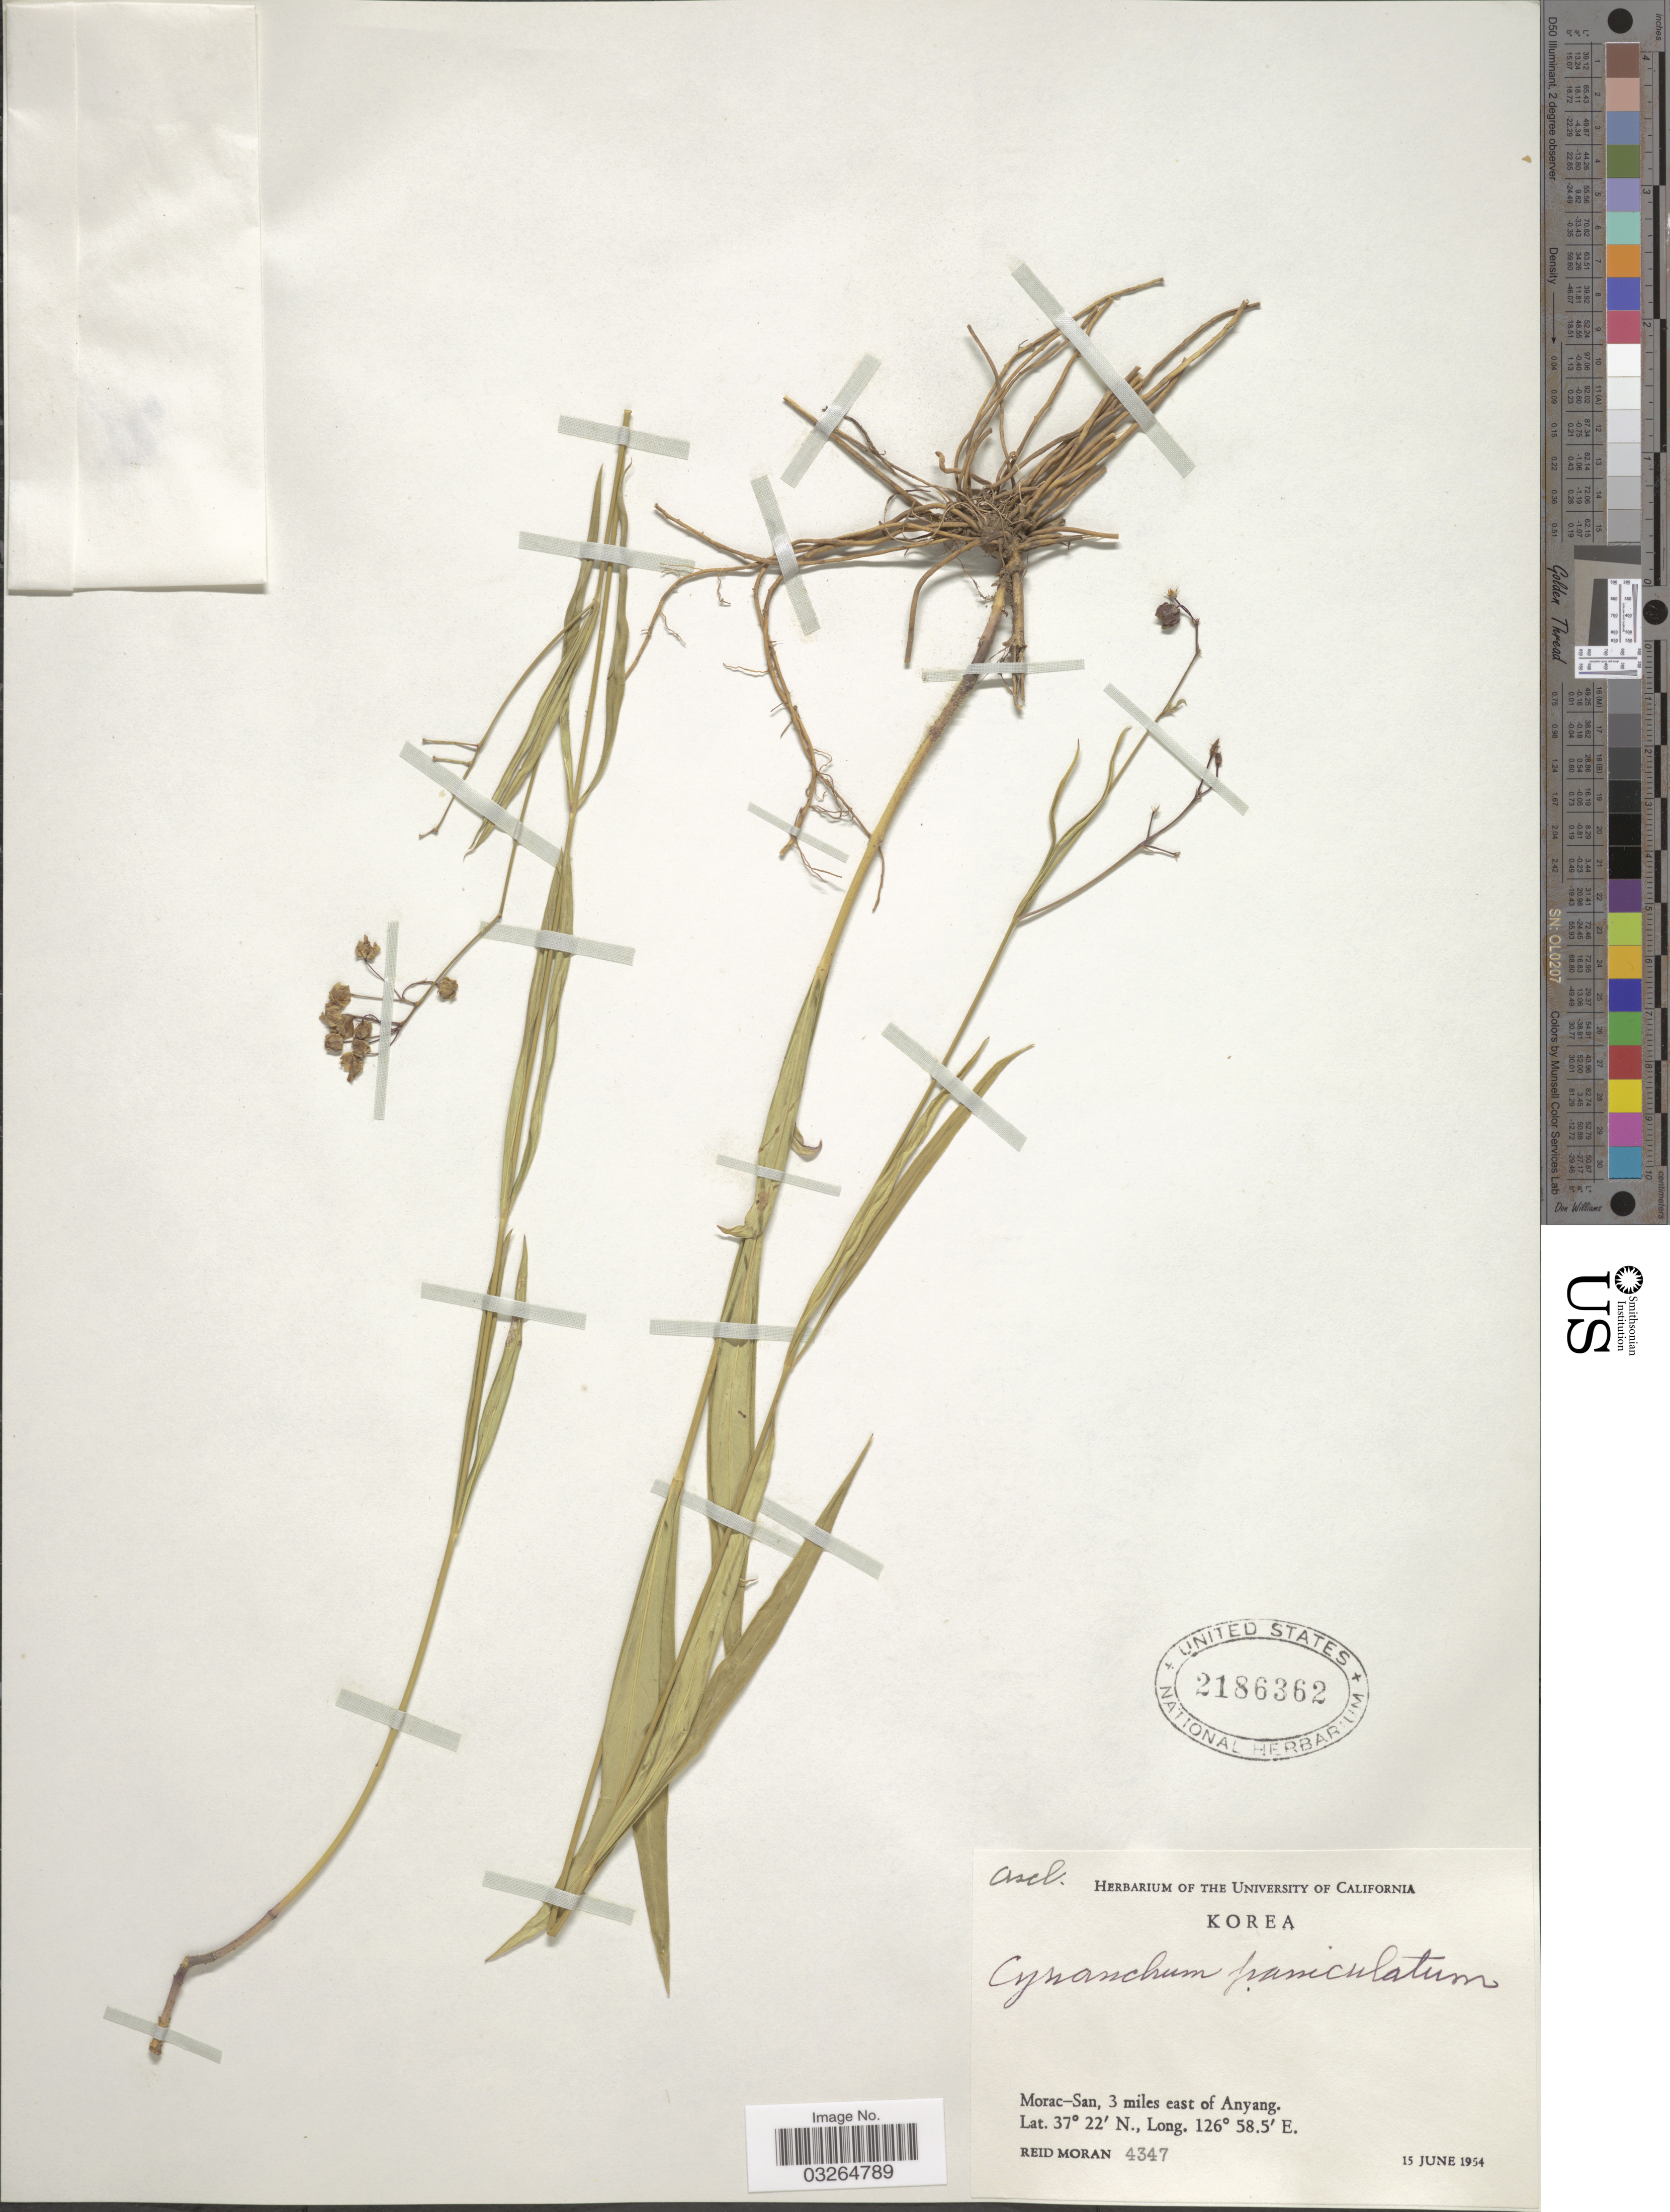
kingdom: Plantae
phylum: Tracheophyta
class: Magnoliopsida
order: Gentianales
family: Apocynaceae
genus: Cynanchum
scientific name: Cynanchum paniculatum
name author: (Bunge) Kitag. ex H. Hara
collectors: R. Moran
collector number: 4347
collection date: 1954-06-15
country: South Korea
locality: Morac-San, 3 miles east of Anyang.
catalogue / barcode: US 2186362